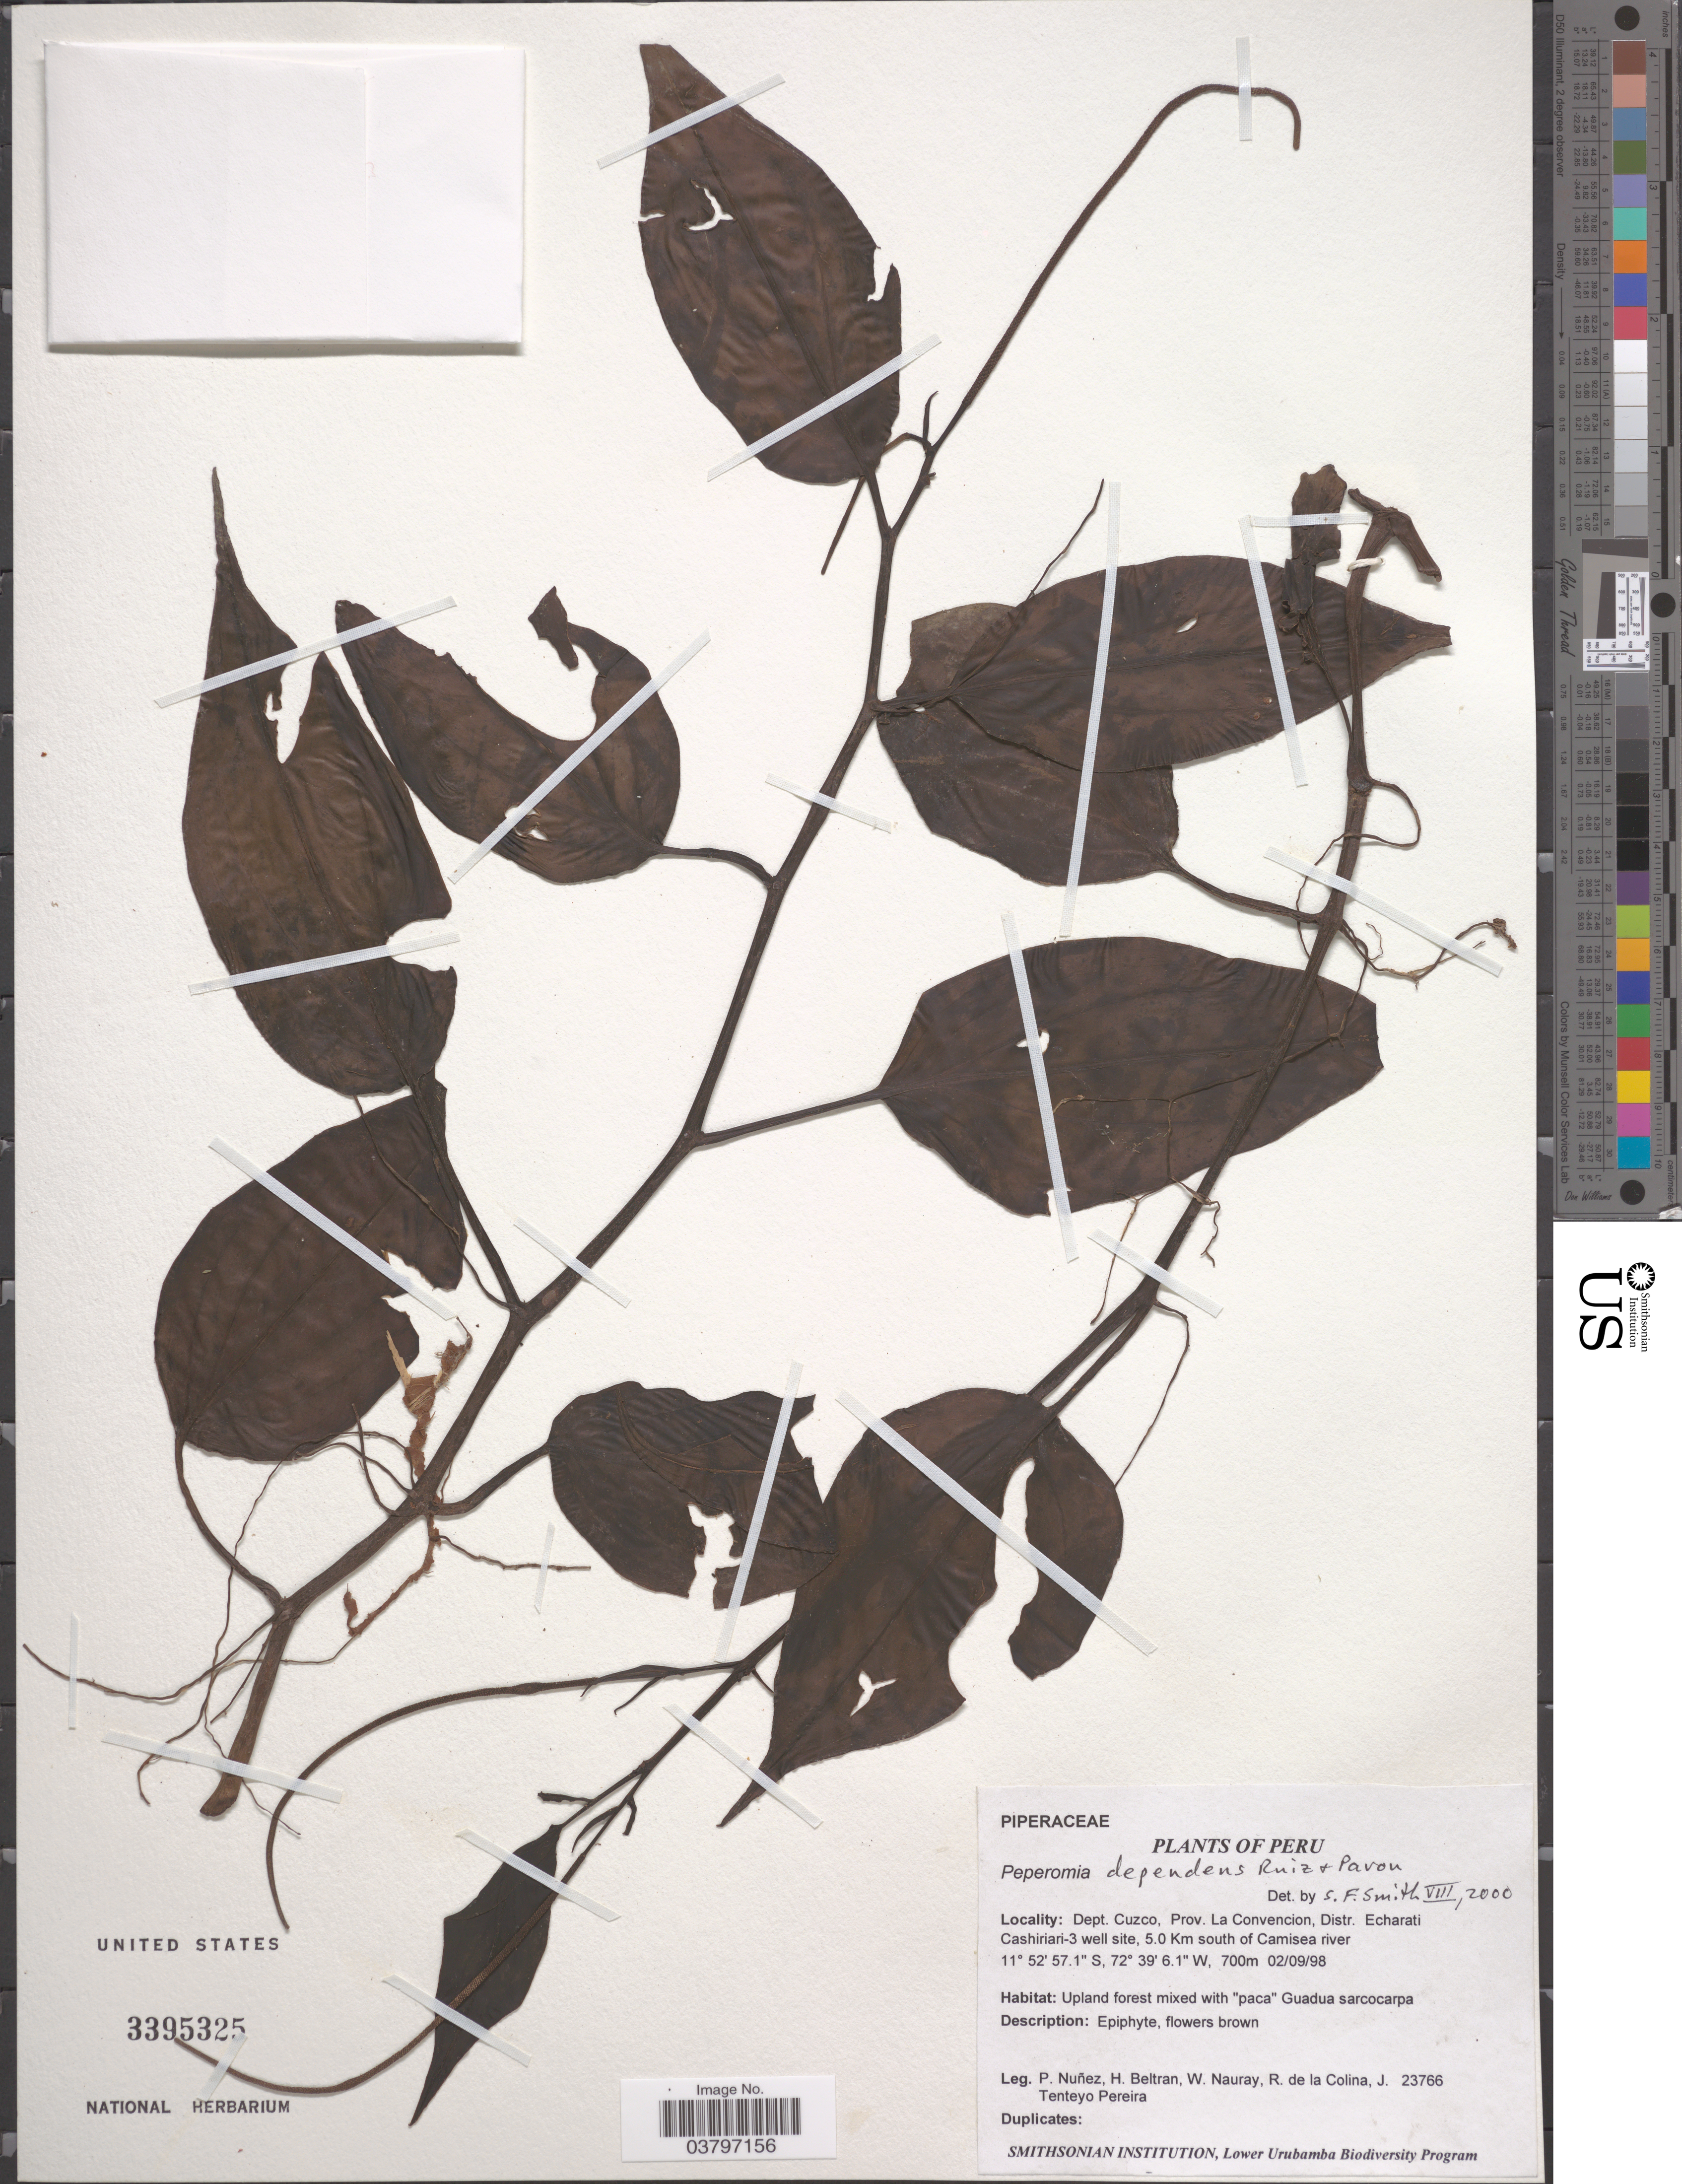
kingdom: Plantae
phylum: Tracheophyta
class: Magnoliopsida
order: Piperales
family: Piperaceae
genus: Peperomia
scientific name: Peperomia macrostachya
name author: (Vahl) A. Dietr.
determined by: Jiménez, José Estaban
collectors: P. Nuñez V., H. Beltran, W. Nauray, R. de La Colina & T. Pereira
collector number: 23766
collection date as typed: Transcribed d/m/y: 2/9/98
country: Peru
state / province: Cusco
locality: Dept. Cuzco, Prov. La Convencion, Distr. Echarati Cashiriari-3 well site, 5.0 Km south of Camisea river.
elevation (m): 700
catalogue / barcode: US 3395325